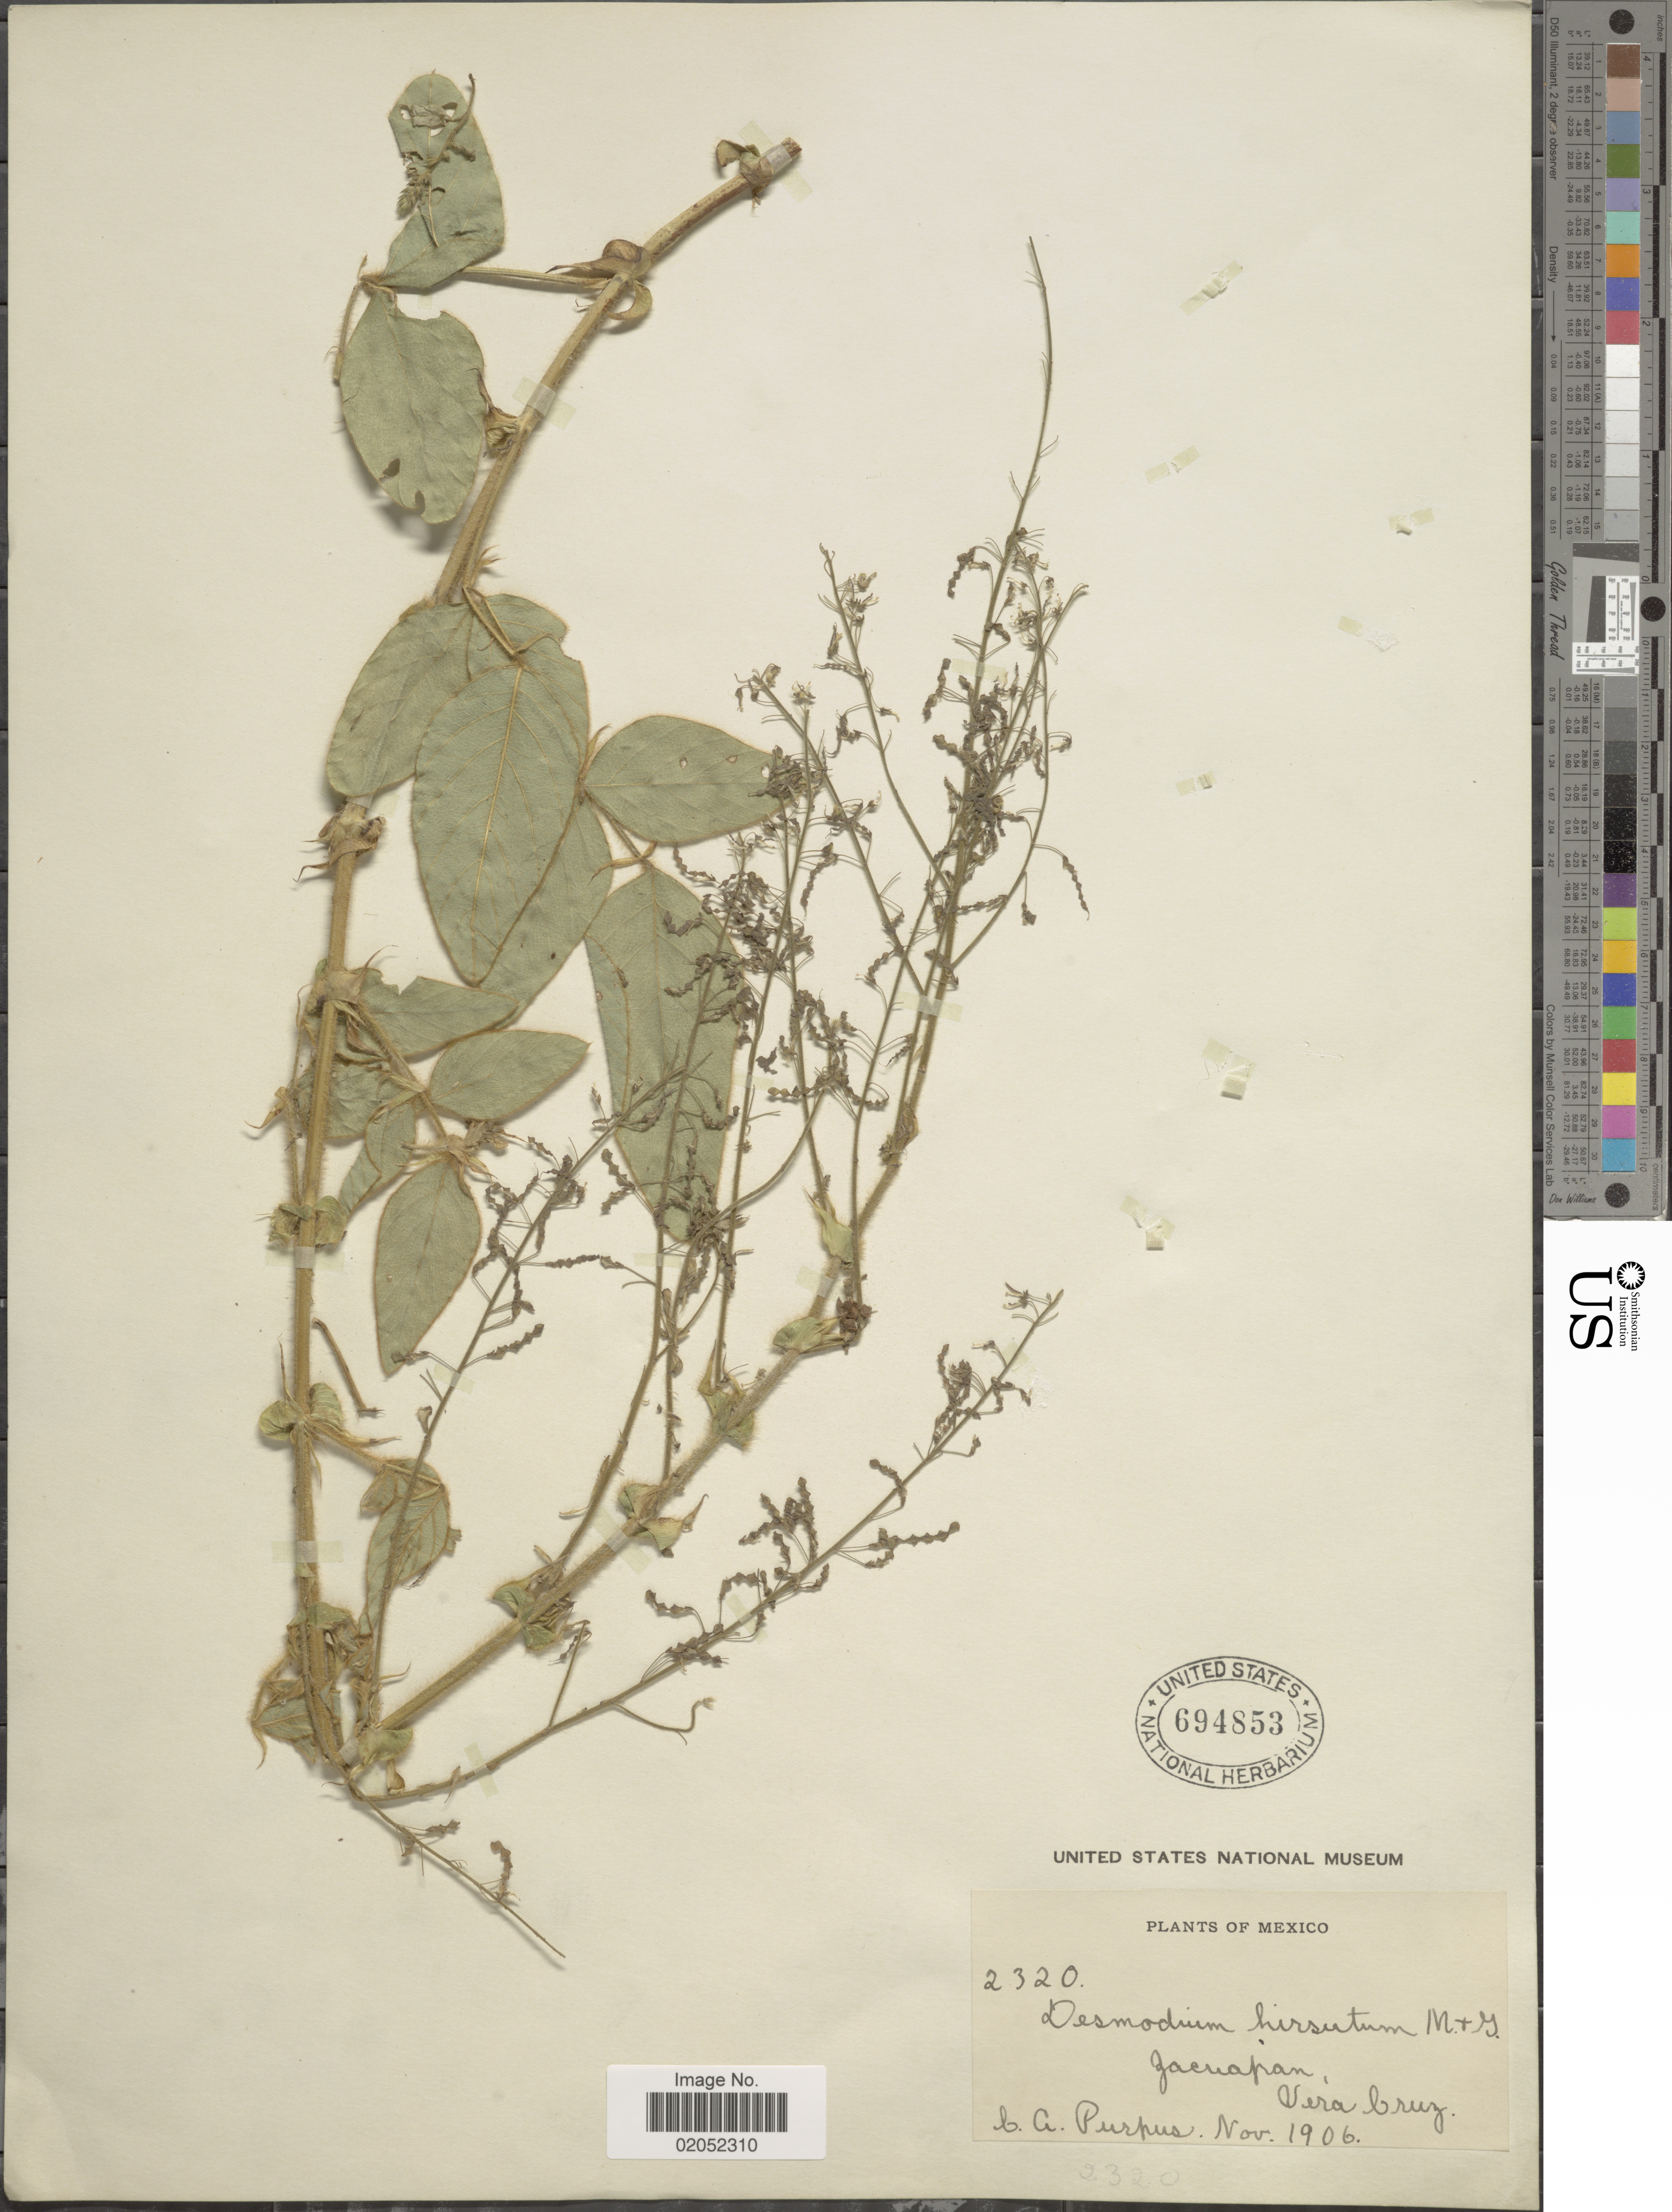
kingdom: Plantae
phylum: Tracheophyta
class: Magnoliopsida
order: Fabales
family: Fabaceae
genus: Desmodium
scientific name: Desmodium hirsutum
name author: M. Martens & Galeotti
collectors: C. A. Purpus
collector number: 2320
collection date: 1906-11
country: Mexico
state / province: Veracruz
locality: Jacuapam, Vera Cruz.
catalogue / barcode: US 694853